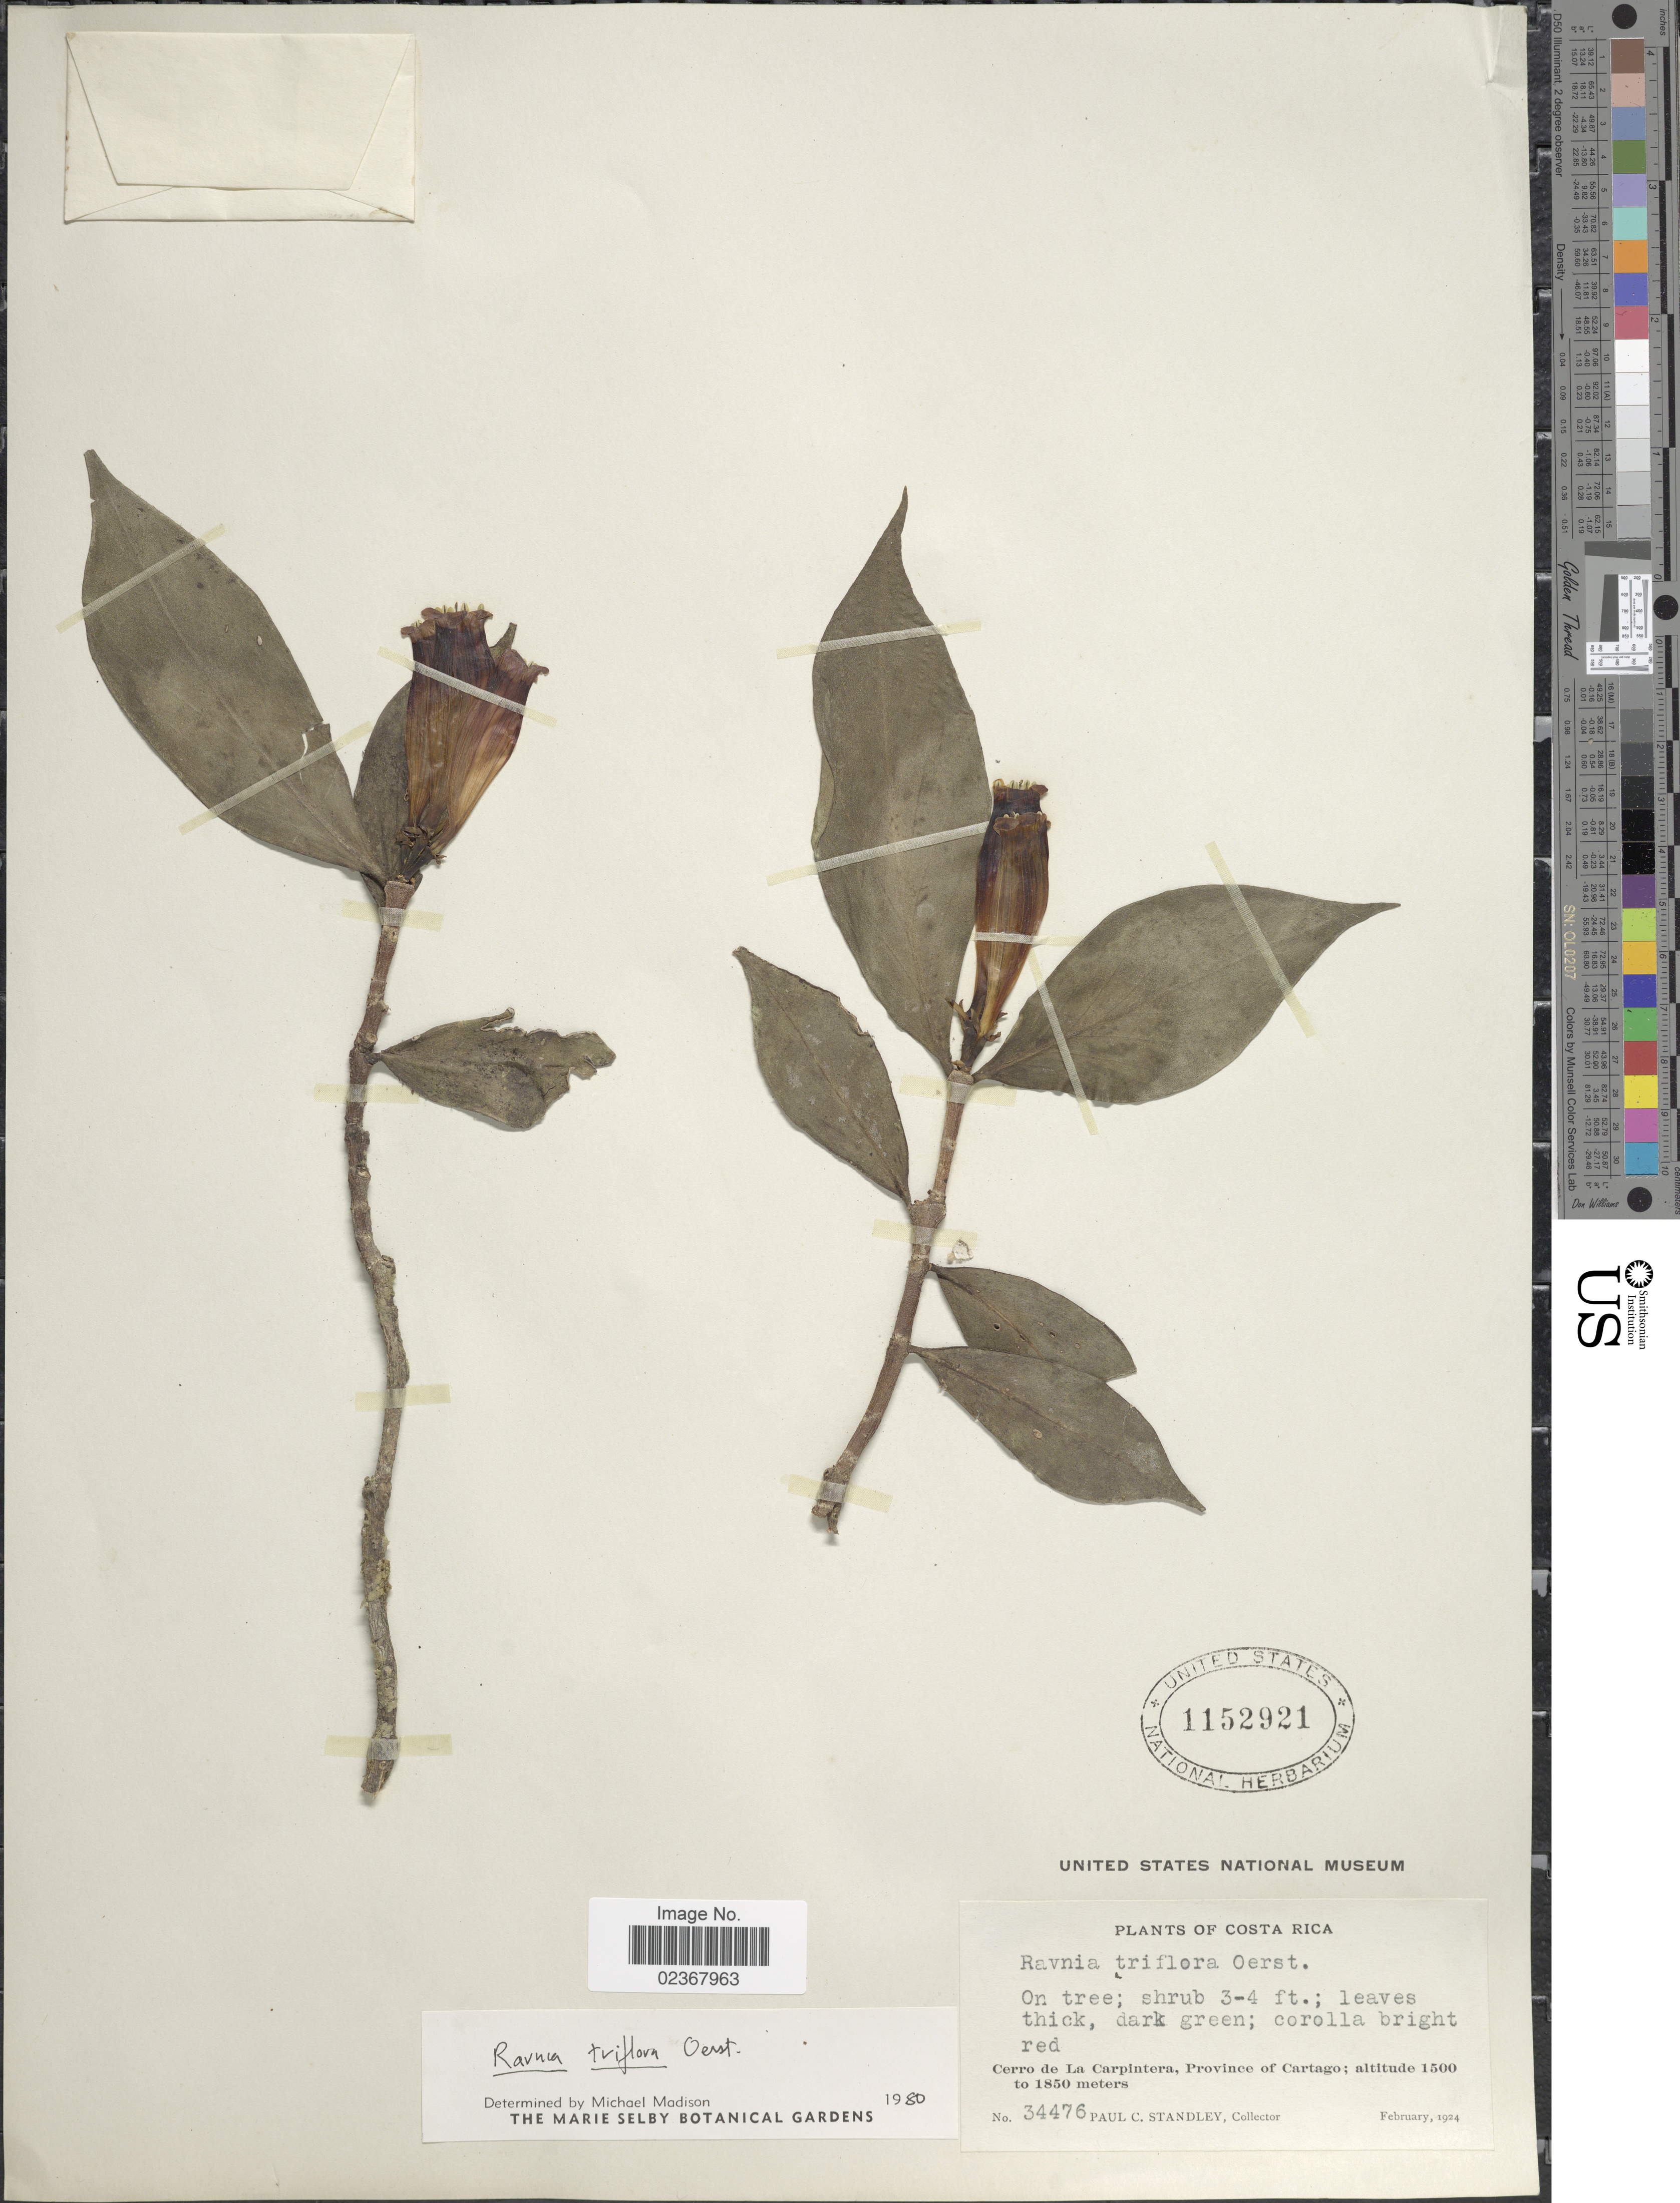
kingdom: Plantae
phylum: Tracheophyta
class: Magnoliopsida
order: Gentianales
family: Rubiaceae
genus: Hillia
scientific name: Hillia triflora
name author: (Oerst.) C.M. Taylor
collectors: P. C. Standley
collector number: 34476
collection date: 1924-02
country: Costa Rica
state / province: Cartago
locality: Cerro de La Carpintera, Provincia of Cartago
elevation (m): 1500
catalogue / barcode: US 1152921